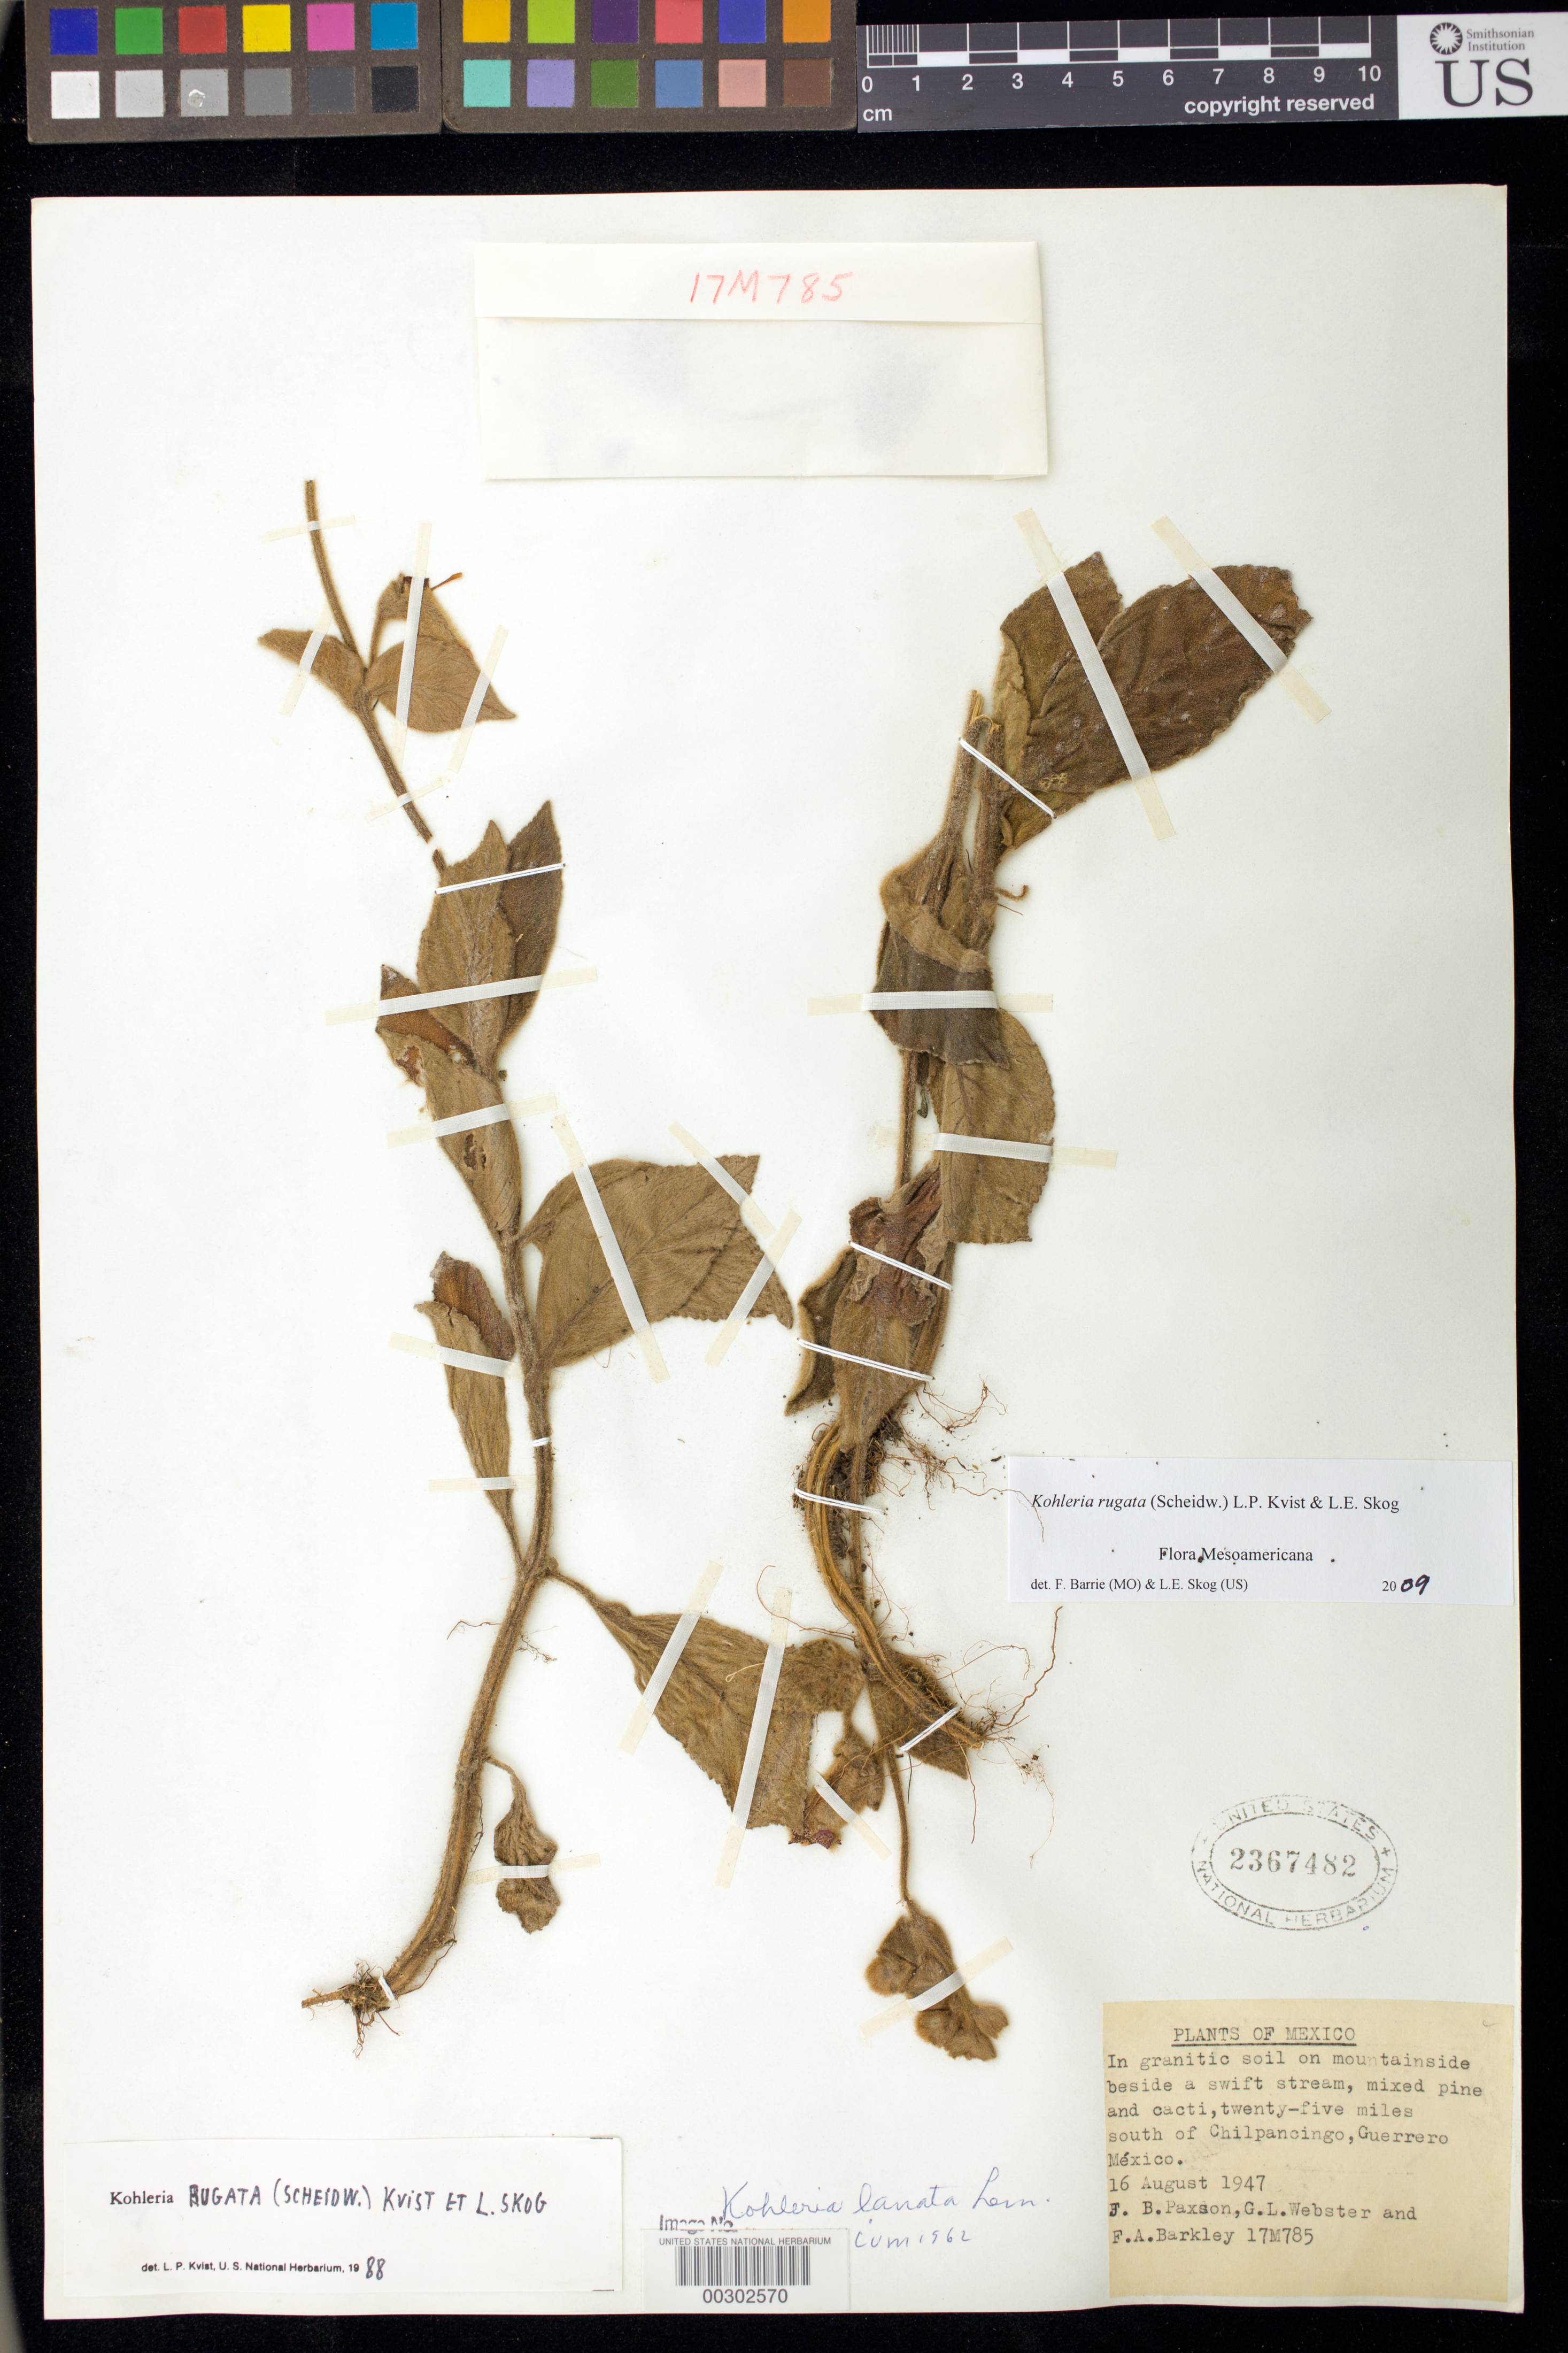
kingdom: Plantae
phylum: Tracheophyta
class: Magnoliopsida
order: Lamiales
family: Gesneriaceae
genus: Kohleria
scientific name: Kohleria rugata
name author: (Scheidw.) L.P. Kvist & L.E. Skog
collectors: J. B. Paxson, G. L. Webster & F. A. Barkley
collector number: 17M 785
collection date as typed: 16 Aug 1947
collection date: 1947-08-16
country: Mexico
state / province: Guerrero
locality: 25 mi S of Chilpancingo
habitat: In granitic soil on mountainside beside a swift stream, mixed pine and cacti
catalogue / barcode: US 2367482